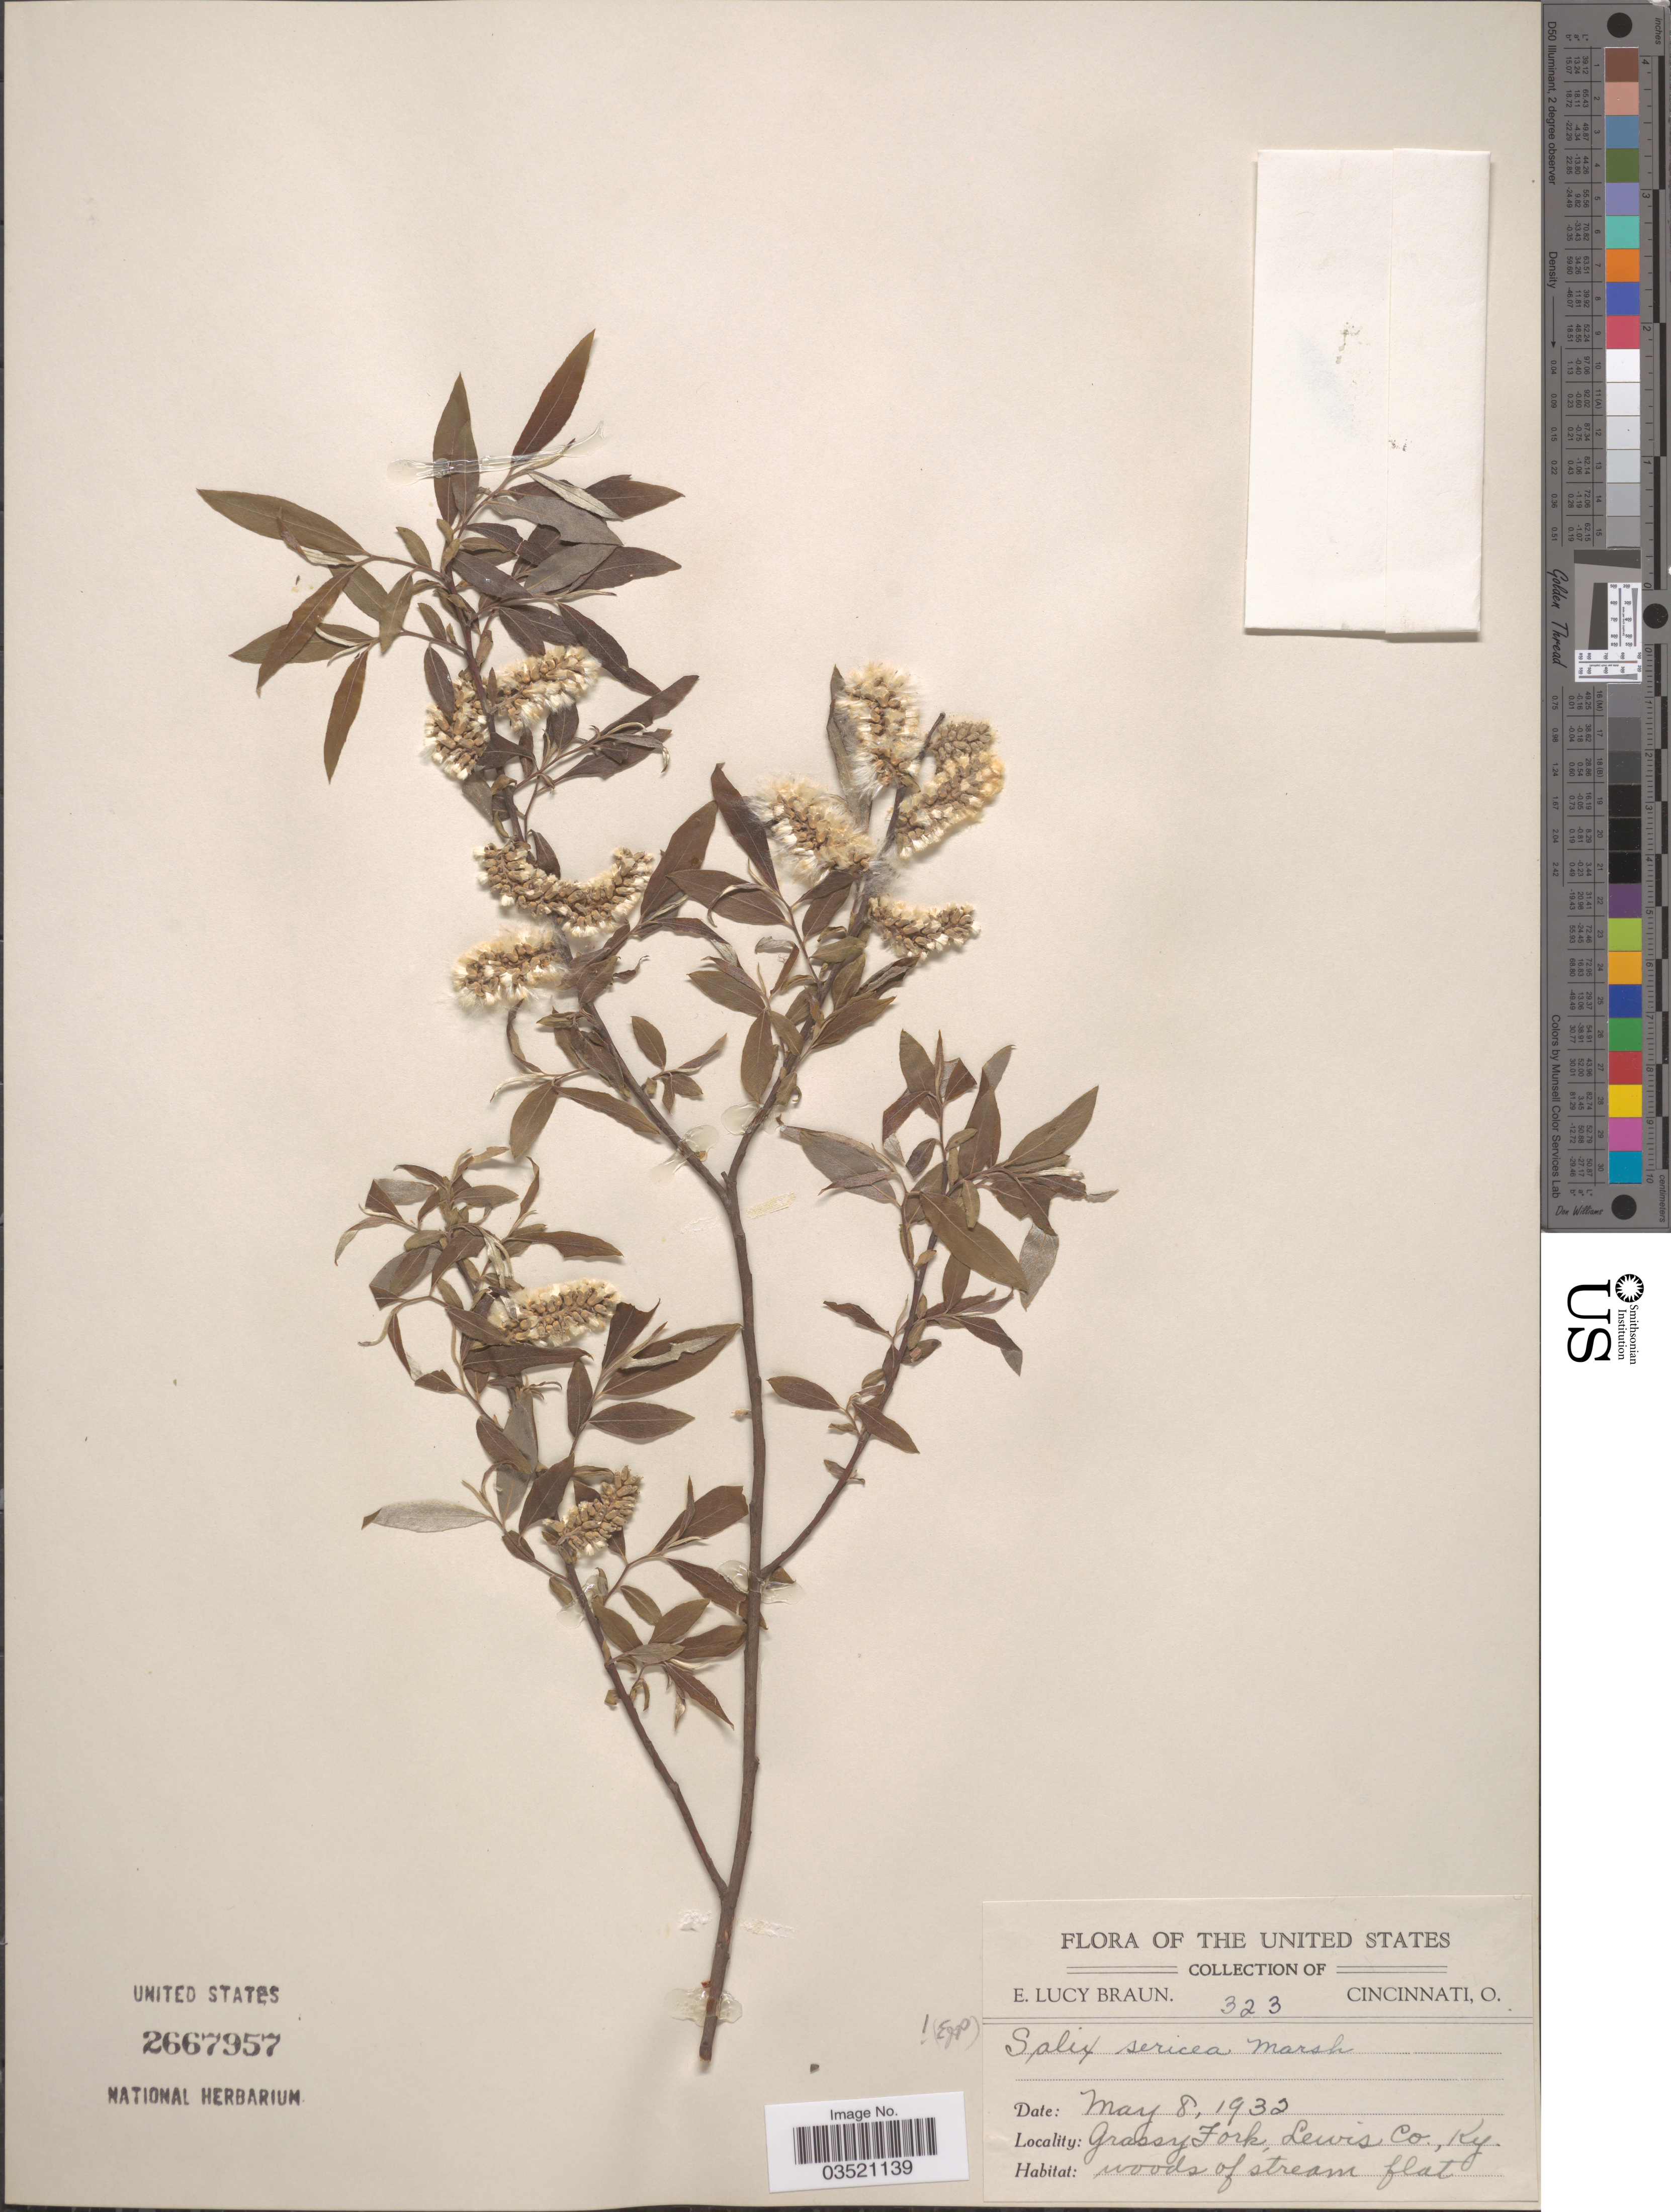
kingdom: Plantae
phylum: Tracheophyta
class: Magnoliopsida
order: Malpighiales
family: Salicaceae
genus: Salix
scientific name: Salix sericea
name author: Marshall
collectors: E. L. Braun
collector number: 323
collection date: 1932-05-08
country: United States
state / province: Kentucky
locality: Grassy Fork, Lewis Co.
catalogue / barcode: US 2667957